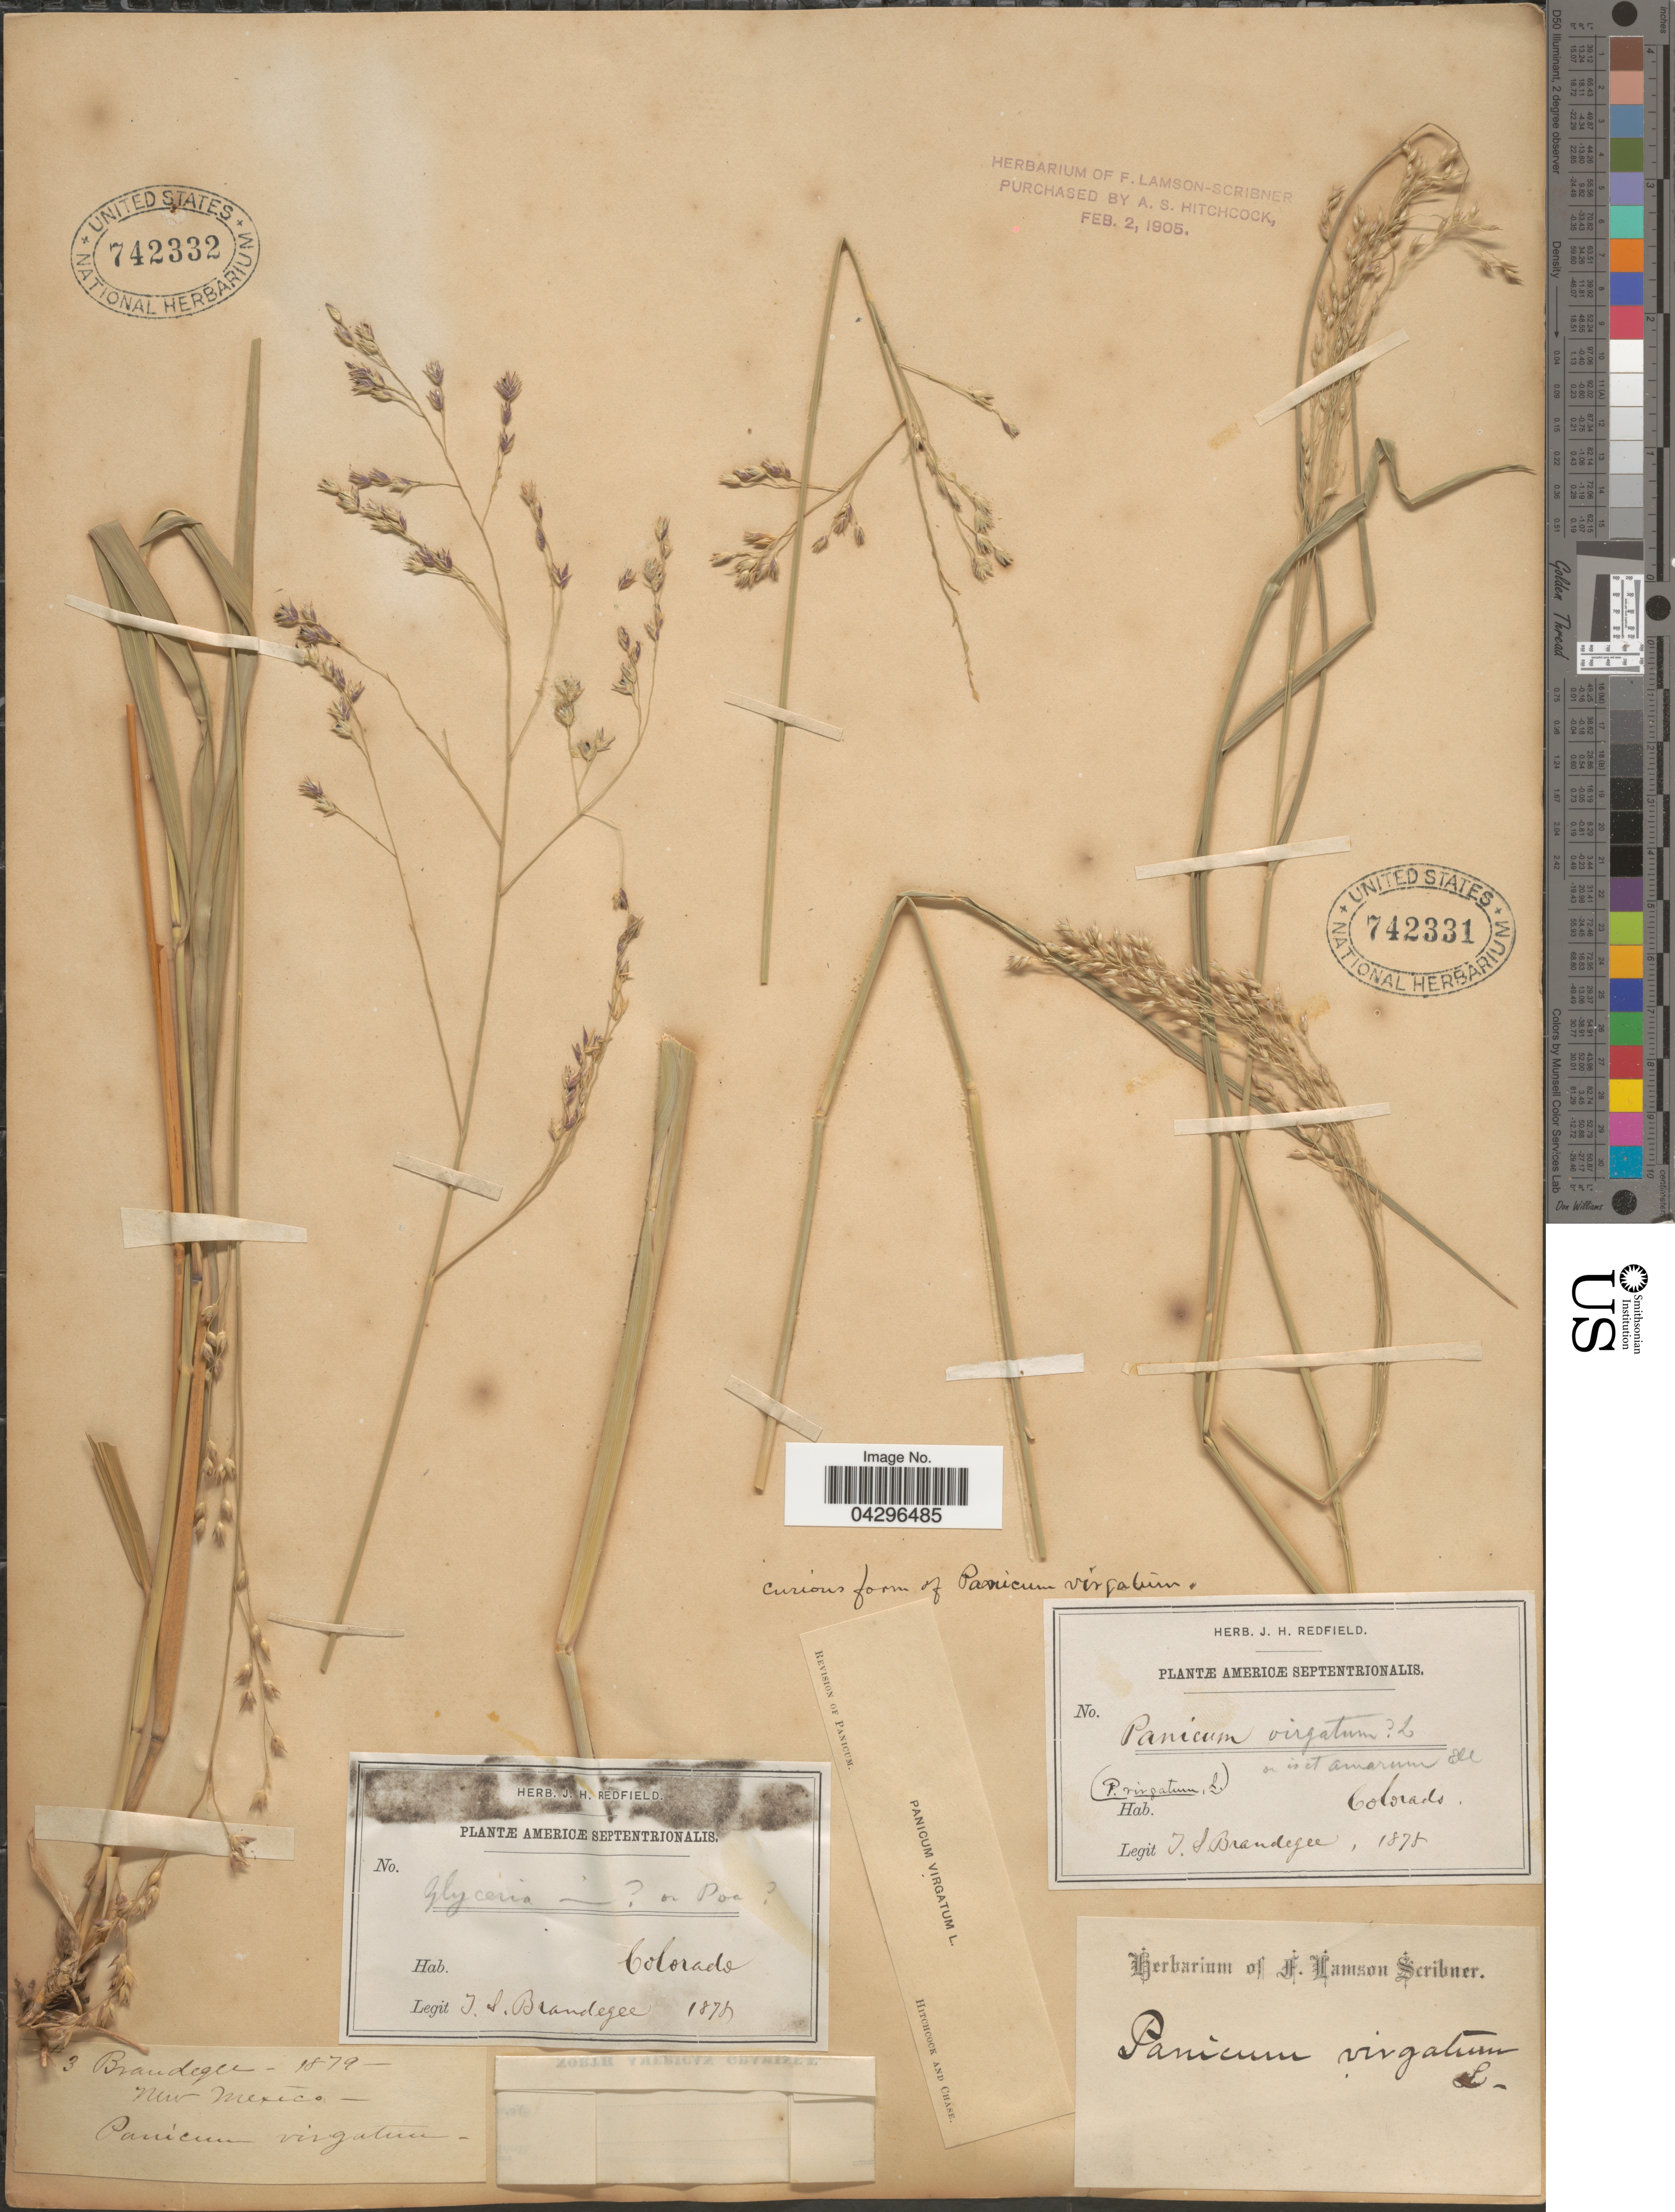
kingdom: Plantae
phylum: Tracheophyta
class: Liliopsida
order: Poales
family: Poaceae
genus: Panicum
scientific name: Panicum virgatum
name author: L.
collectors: J. S. Brandegee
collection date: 1878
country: United States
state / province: Colorado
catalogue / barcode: US 742331-2